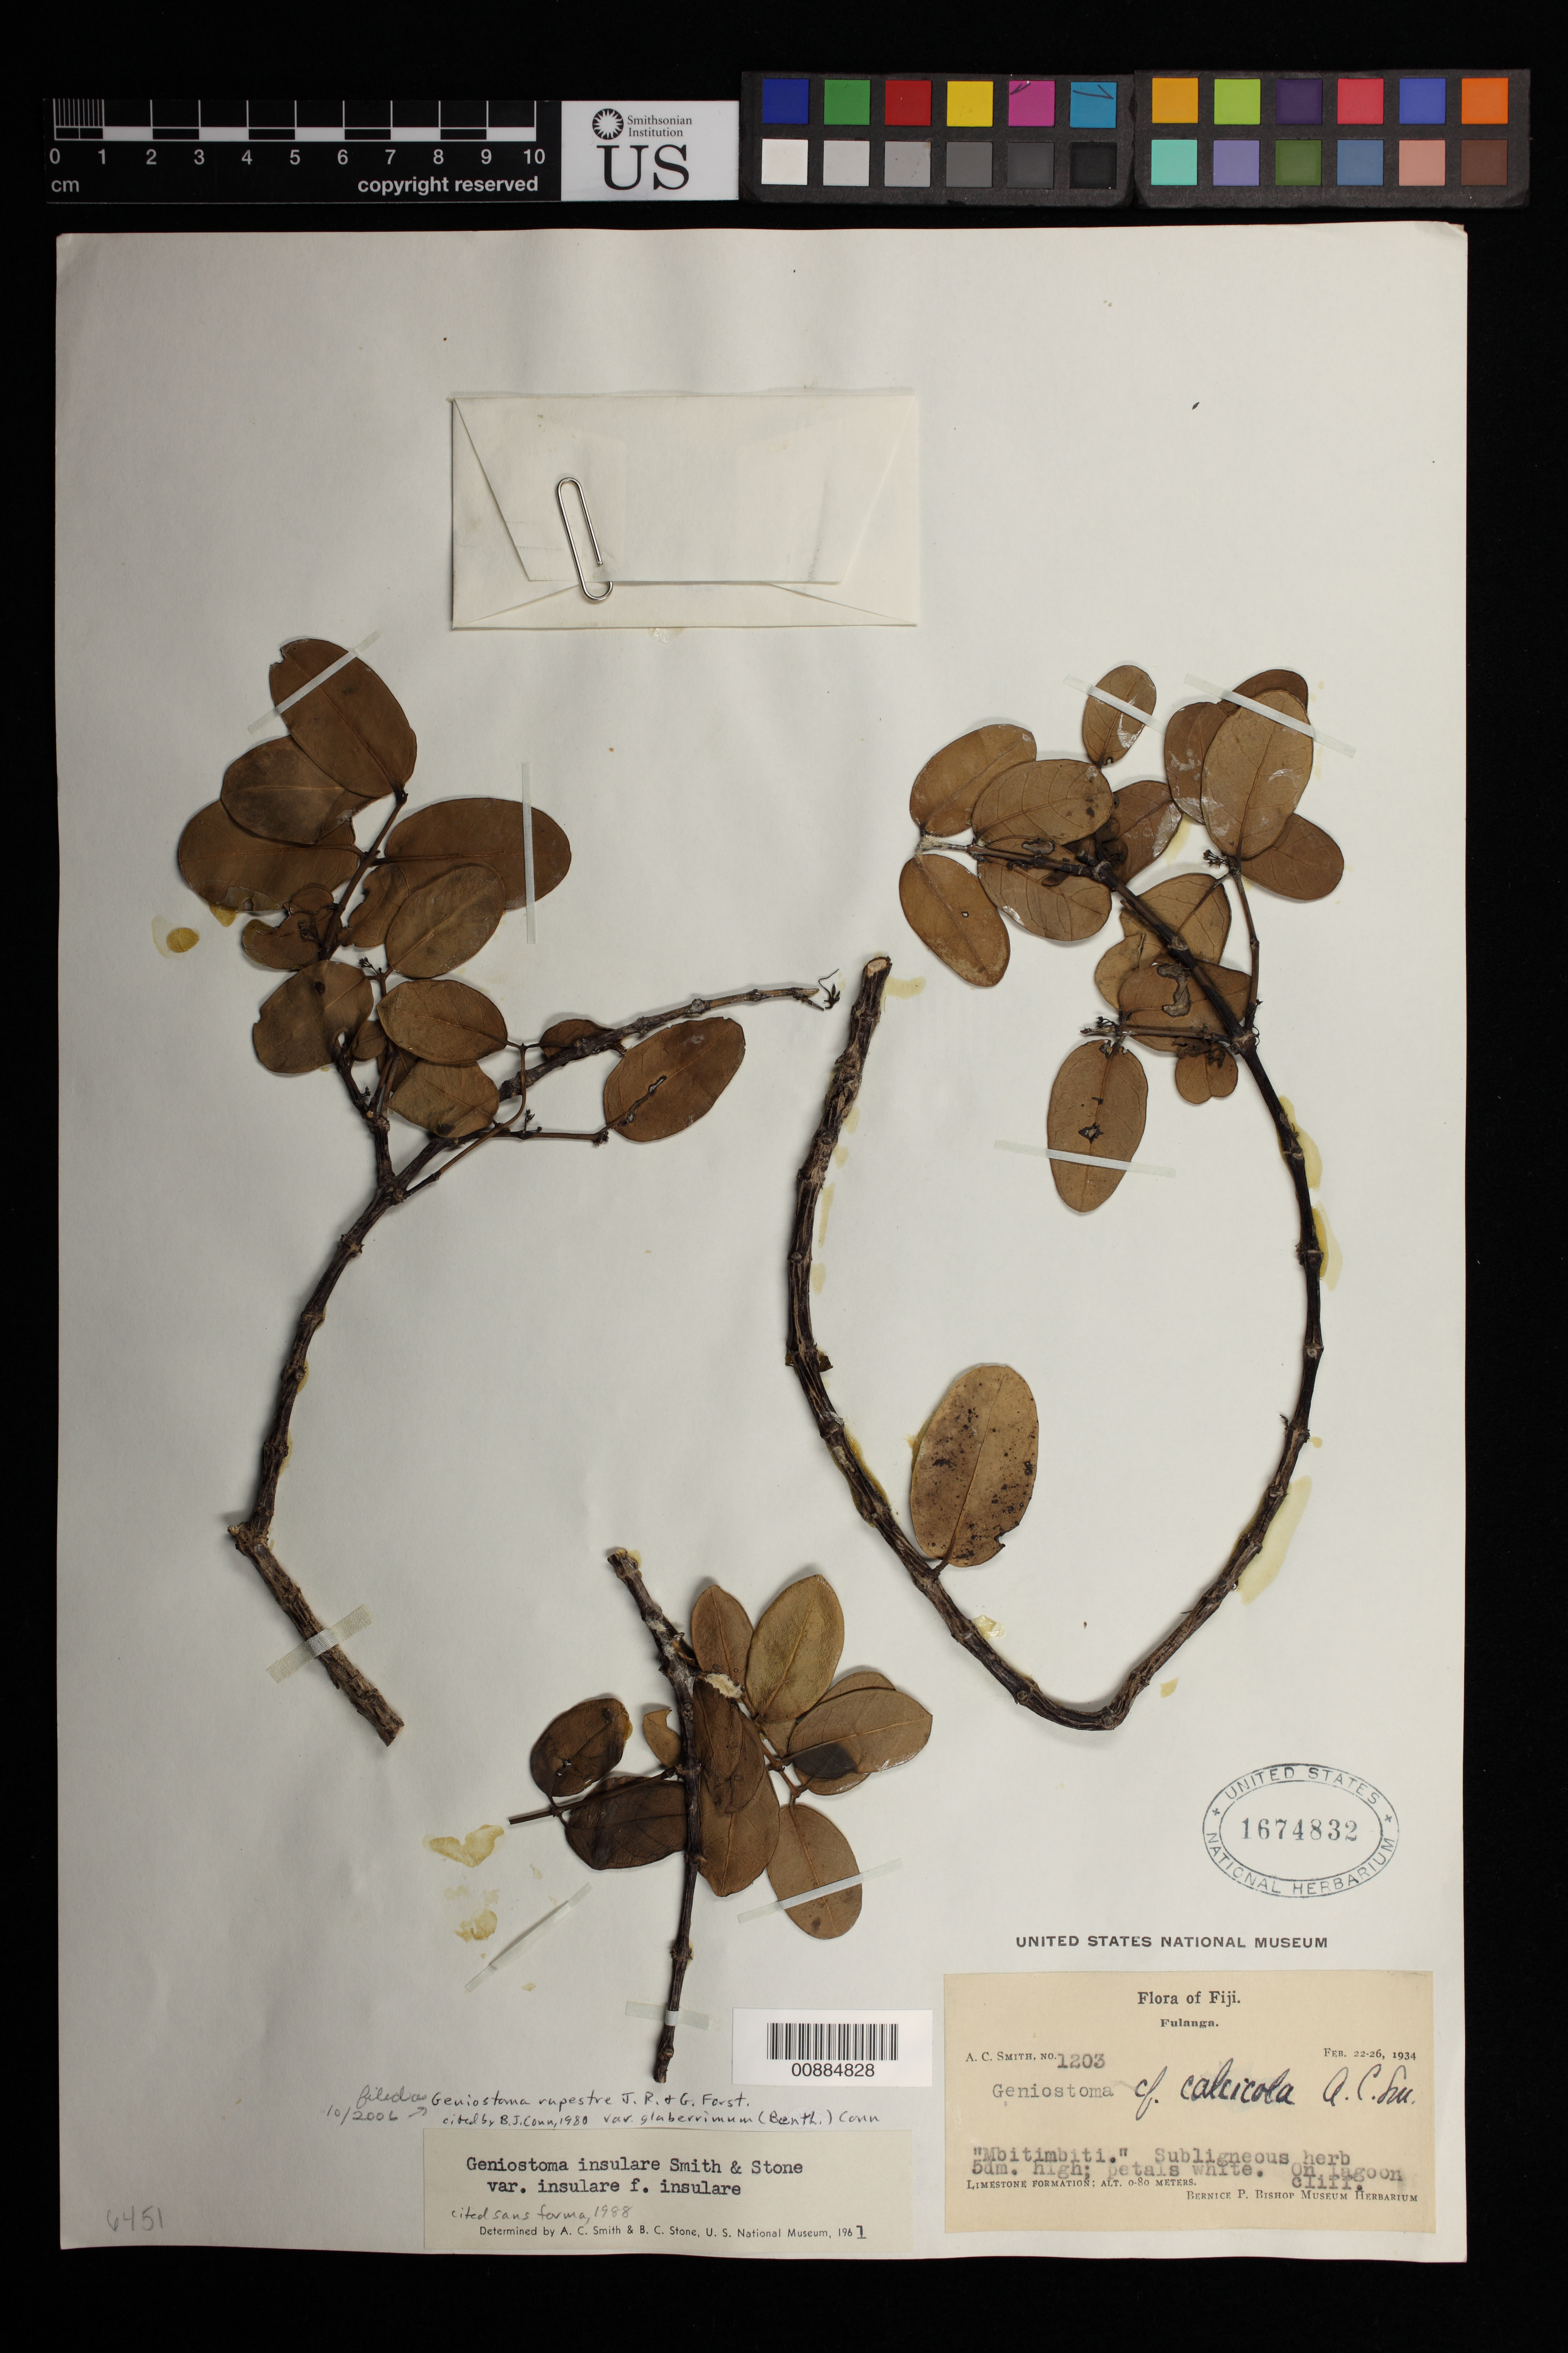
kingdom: Plantae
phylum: Tracheophyta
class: Magnoliopsida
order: Gentianales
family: Loganiaceae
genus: Geniostoma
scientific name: Geniostoma rupestre var. glaberrimum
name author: J.R. Forst. & G. Forst.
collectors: C. A. Smith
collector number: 1203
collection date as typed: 22 Feb 1934 to 26 Feb 1934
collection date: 1934-02-22/1934-02-26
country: Fiji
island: Fulaga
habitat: On lagoon cliff, limestone formation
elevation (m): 80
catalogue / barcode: US 1674832